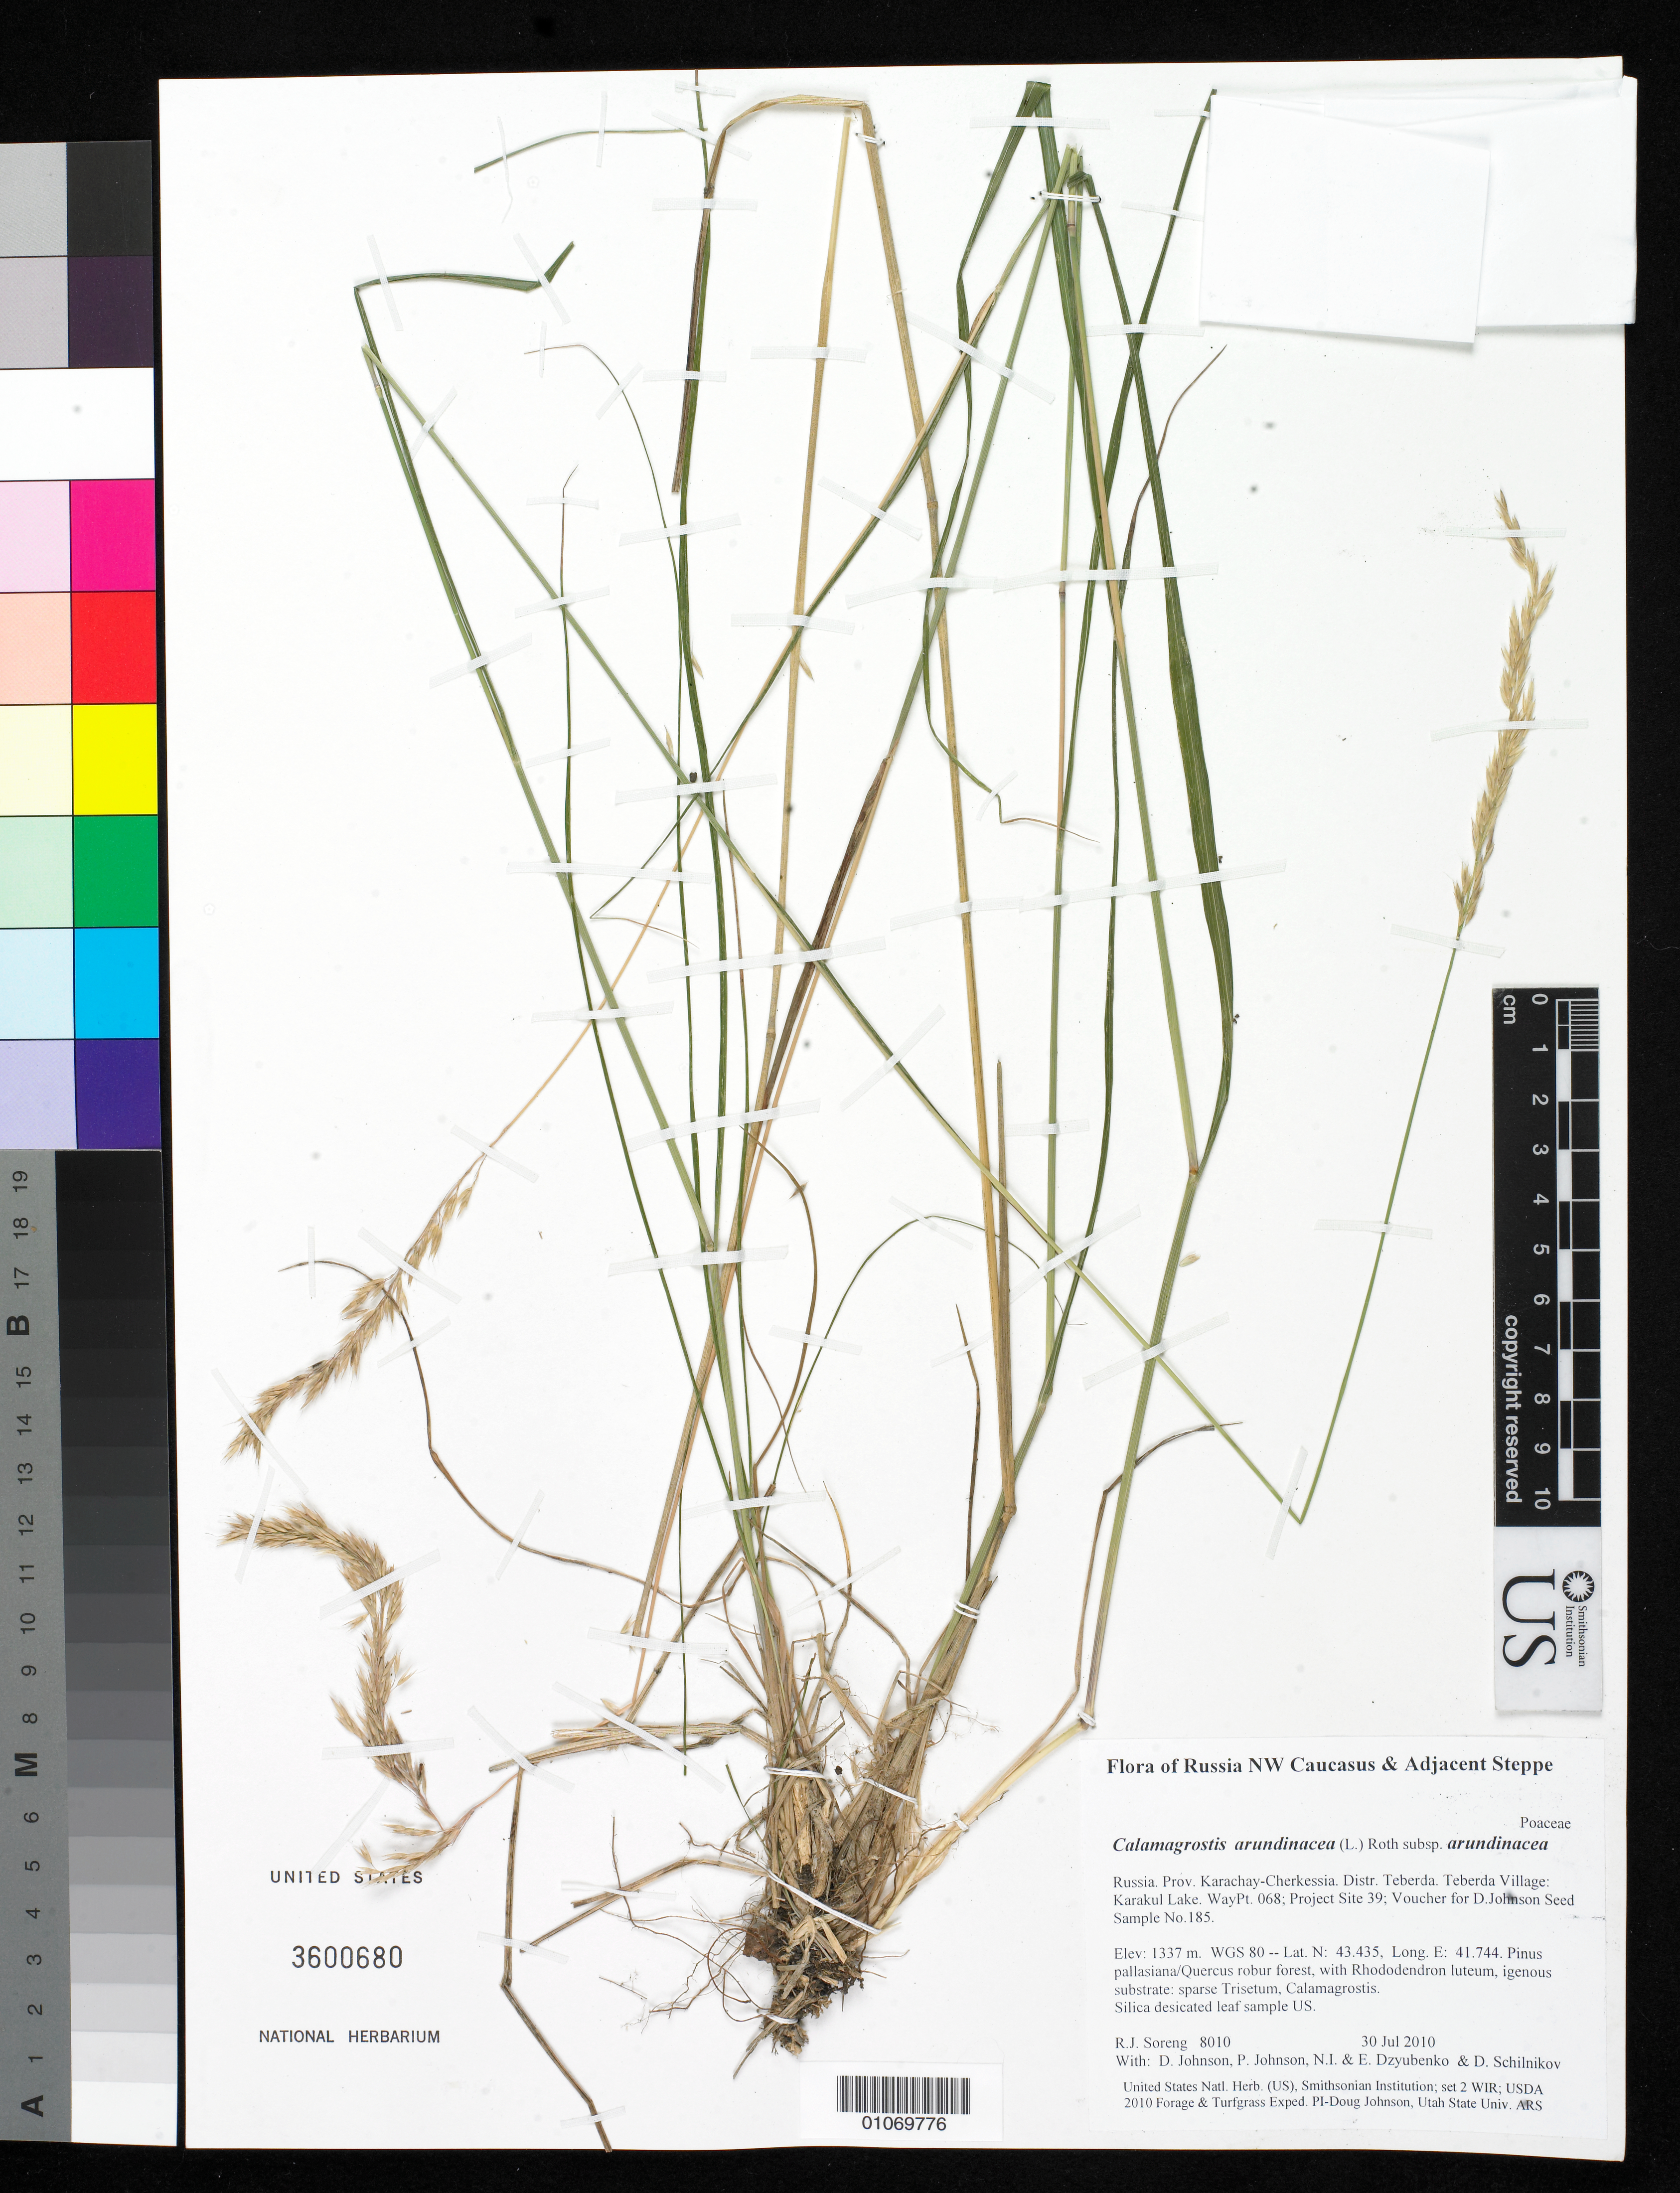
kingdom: Plantae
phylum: Tracheophyta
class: Liliopsida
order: Poales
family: Poaceae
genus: Calamagrostis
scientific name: Calamagrostis arundinacea subsp. arundinacea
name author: (L.) Roth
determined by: Soreng, Robert J., Research Associate (BOT), Smithsonian Institution - National Museum of Natural History (UNITED STATES)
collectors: R. J. Soreng, D. Johnson, P. Johnson, N. Dzyubenko, E. Dzyubenko & D. Schilnikov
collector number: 8010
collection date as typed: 30 Jul 2010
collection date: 2010-07-30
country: Russian Federation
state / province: Karachay-Cherkess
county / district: Teberda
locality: Teberda Village: Karakul Lake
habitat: Pinus pallasiana/Quercus robur forest, with Rhododendron luteum, igenous substrate: sparse Trisetum, Calamagrostis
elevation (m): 1337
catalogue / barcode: US 3600680